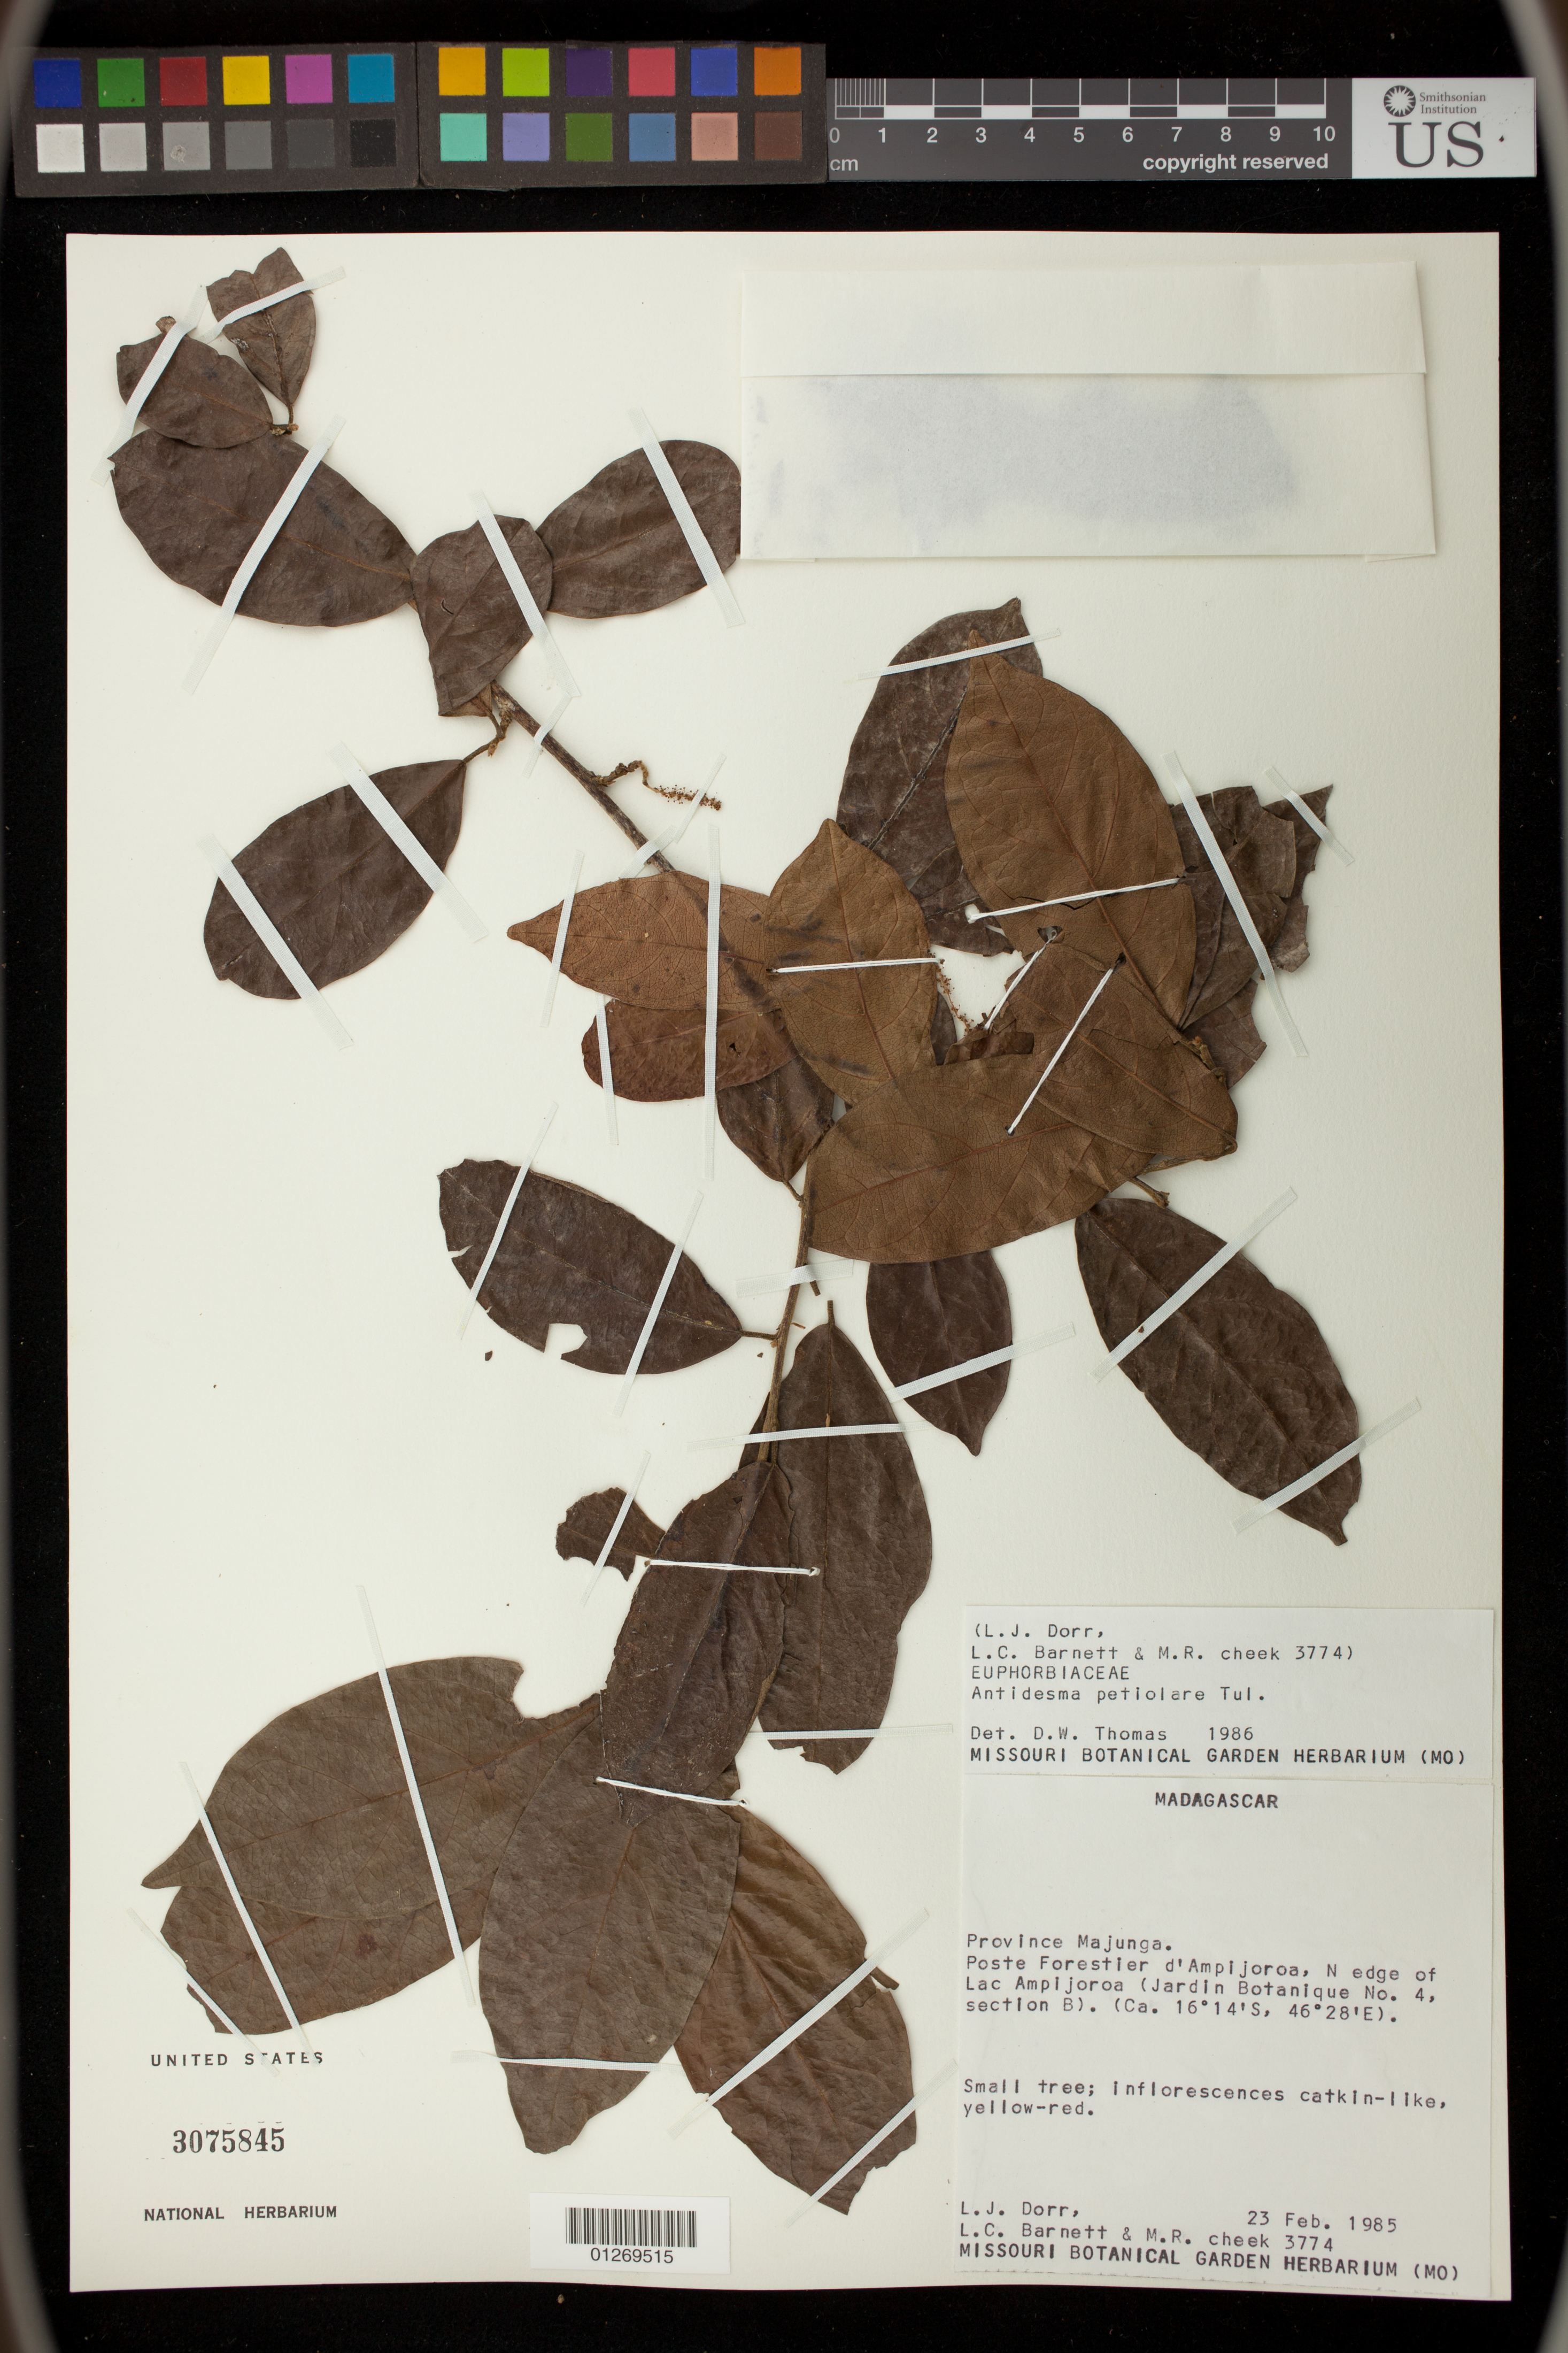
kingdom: Plantae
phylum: Tracheophyta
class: Magnoliopsida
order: Malpighiales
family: Phyllanthaceae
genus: Antidesma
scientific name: Antidesma petiolare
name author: Tul.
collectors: L. J. Dorr, L. C. Barnett & M. Cheek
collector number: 3774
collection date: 1985-02-23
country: Madagascar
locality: Majunga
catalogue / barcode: US 3075845